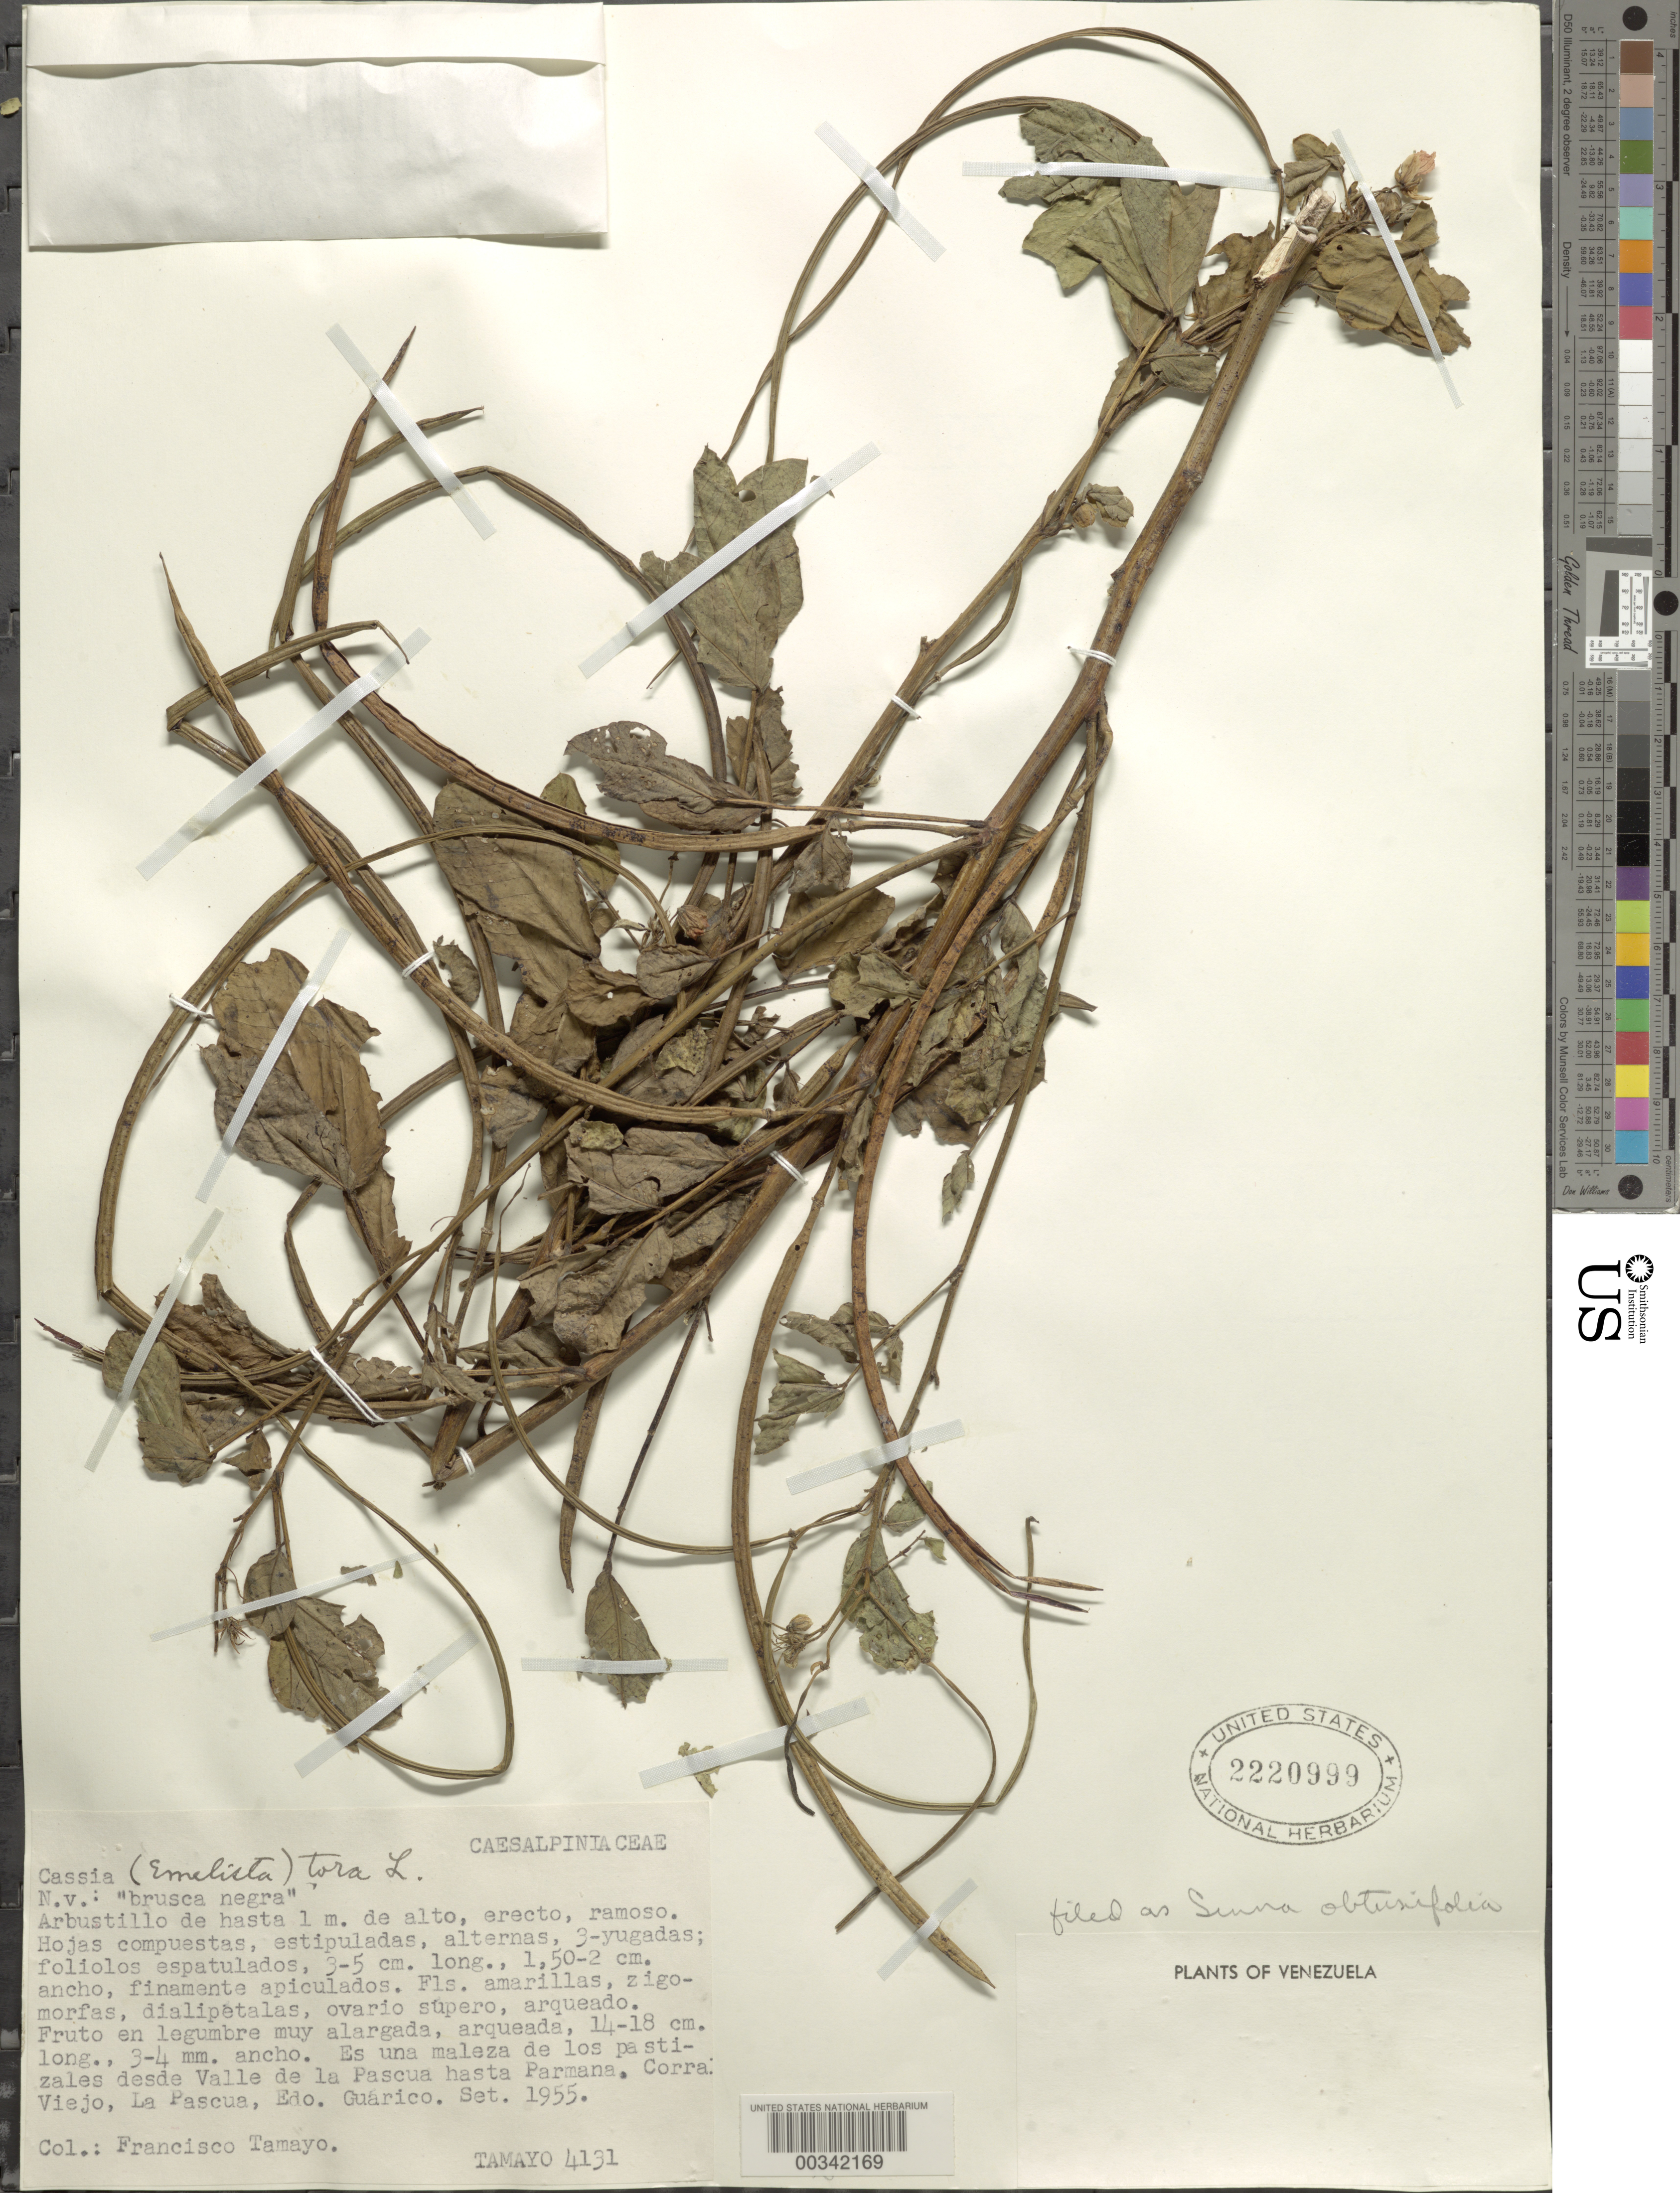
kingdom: Plantae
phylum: Tracheophyta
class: Magnoliopsida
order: Fabales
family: Fabaceae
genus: Senna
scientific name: Senna obtusifolia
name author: (L.) H.S. Irwin & Barneby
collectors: F. Tamayo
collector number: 4131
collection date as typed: Sep 1955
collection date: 1955-09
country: Venezuela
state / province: Guárico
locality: Valle de la pascua hasta parmana; corra viejo; la pascua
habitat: Pasture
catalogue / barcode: US 2220999